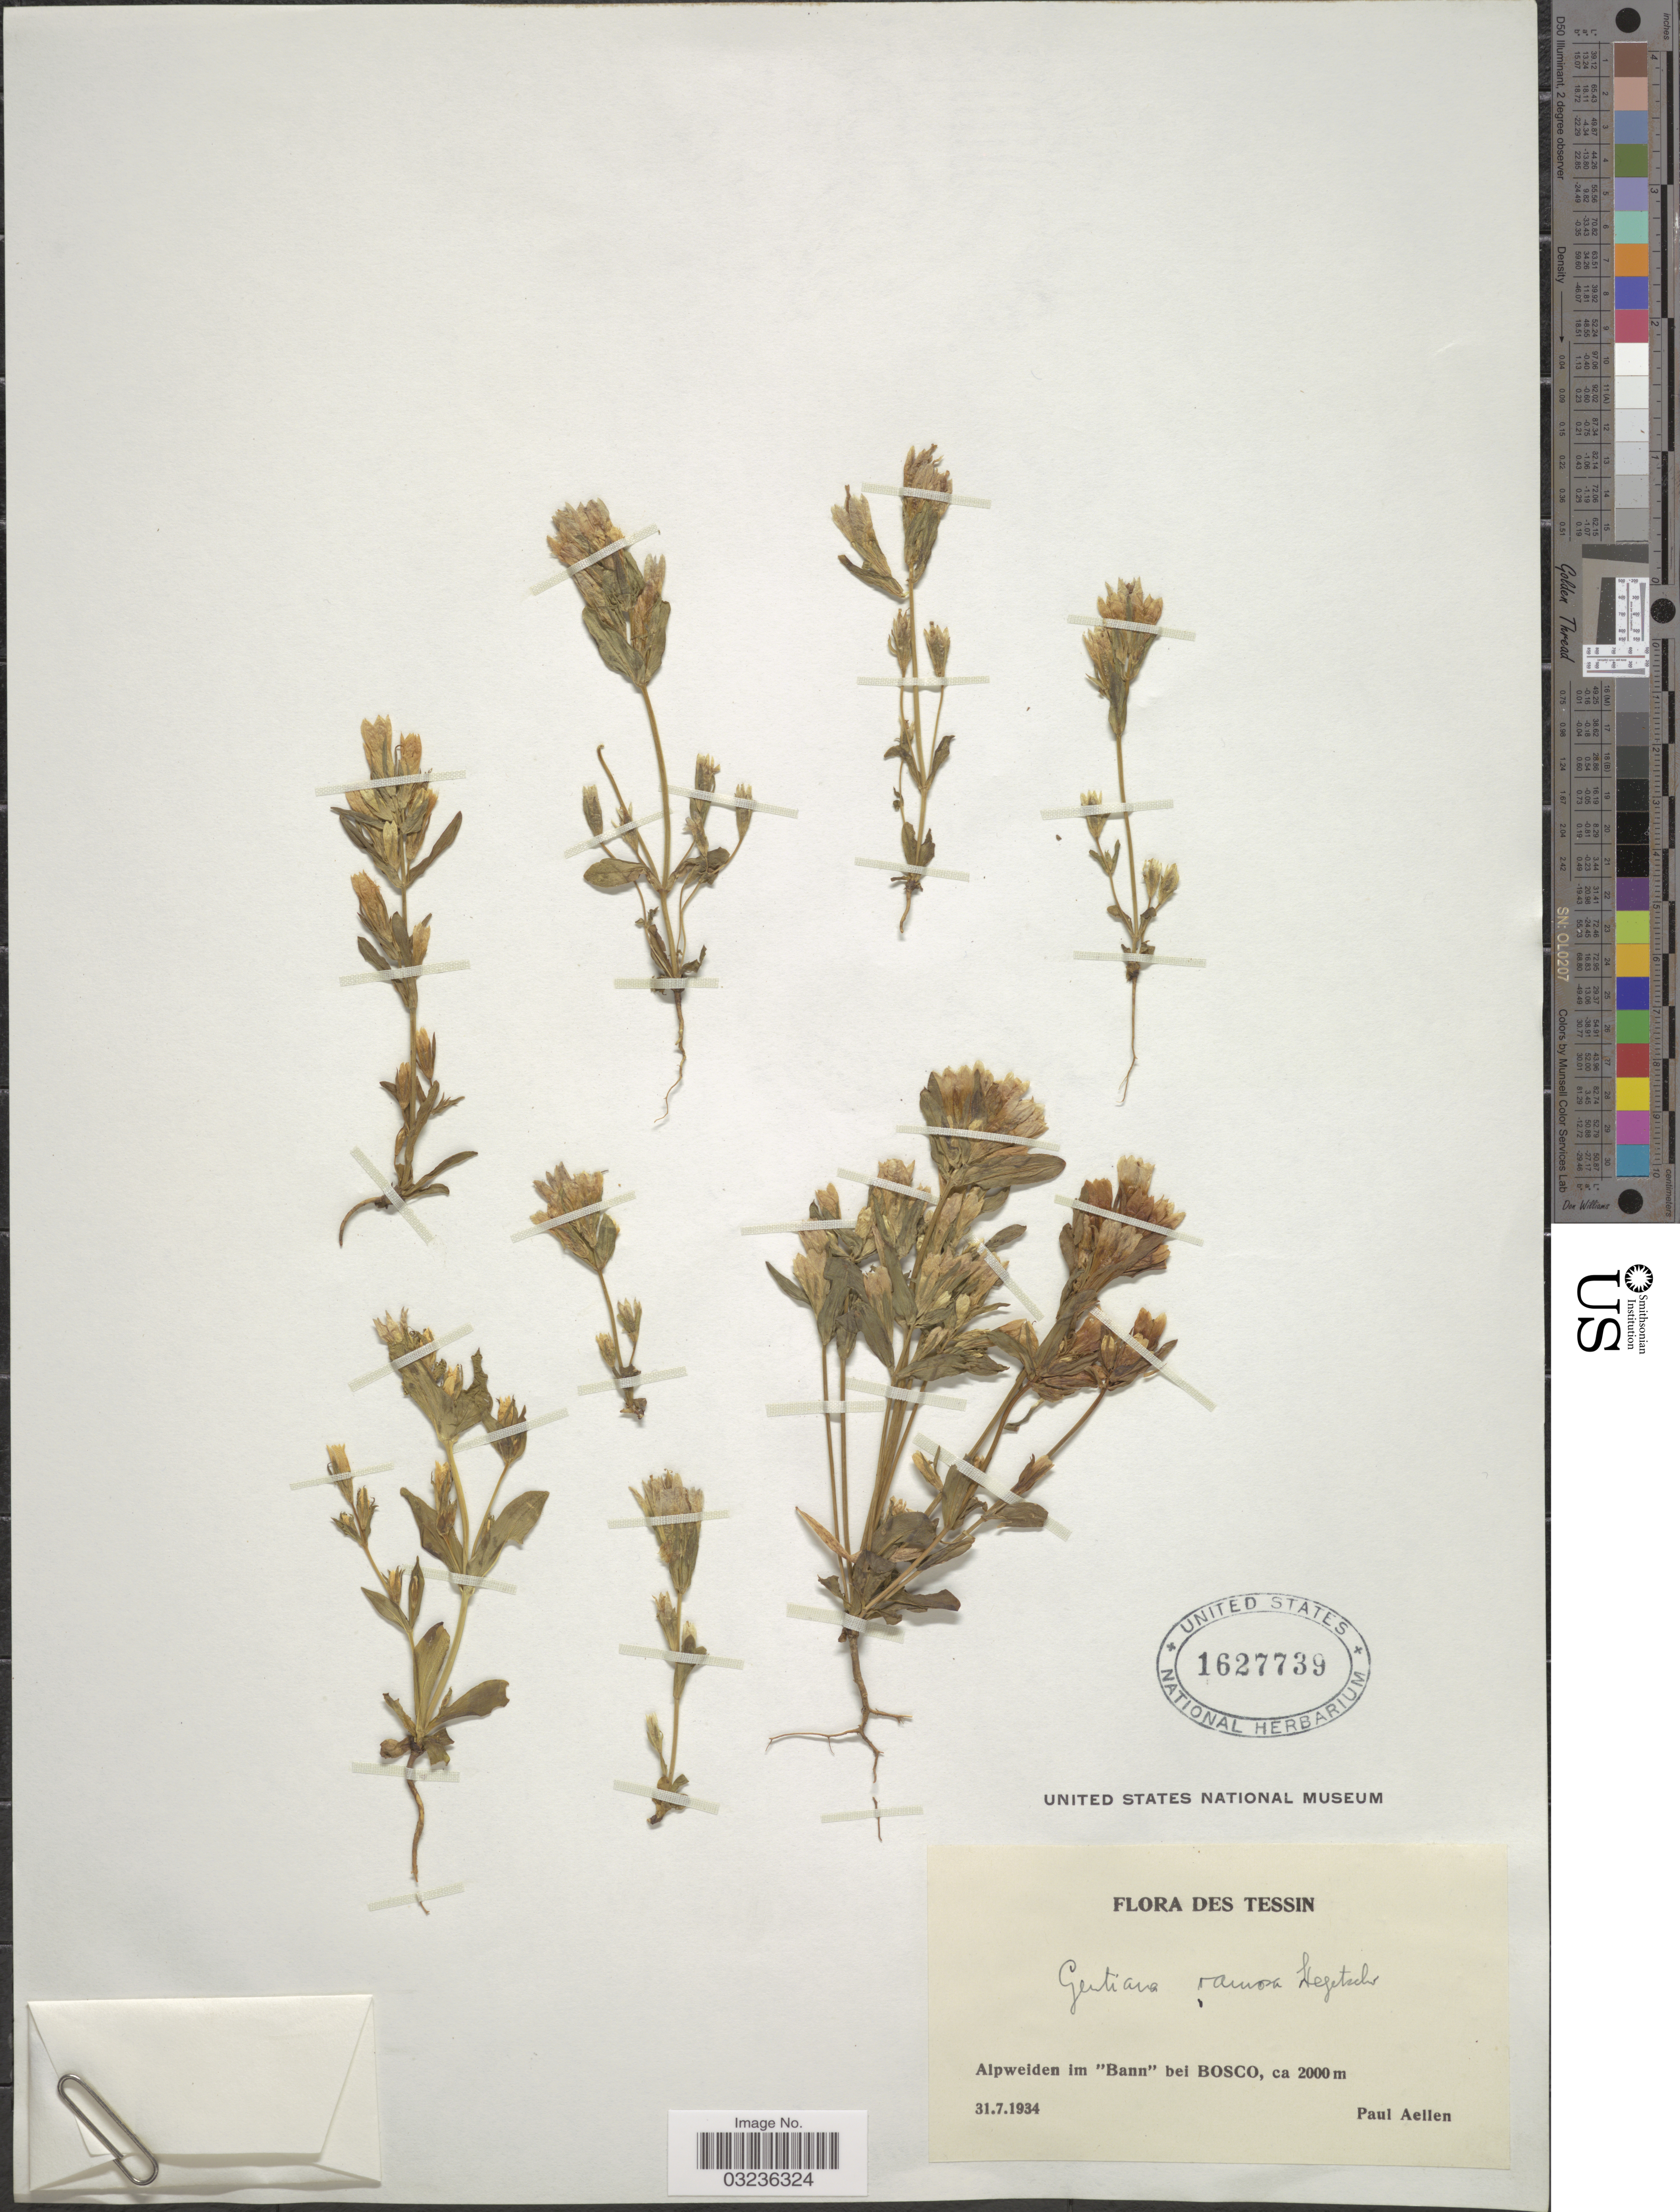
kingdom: Plantae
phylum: Tracheophyta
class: Magnoliopsida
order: Gentianales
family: Gentianaceae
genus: Gentiana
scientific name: Gentiana ramosa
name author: Hegetschw.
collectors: P. Aellen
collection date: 1934-07-31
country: Switzerland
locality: Tessin. Alpweiden im "Bann" bei Bosco.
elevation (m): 2000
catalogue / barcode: US 1627739